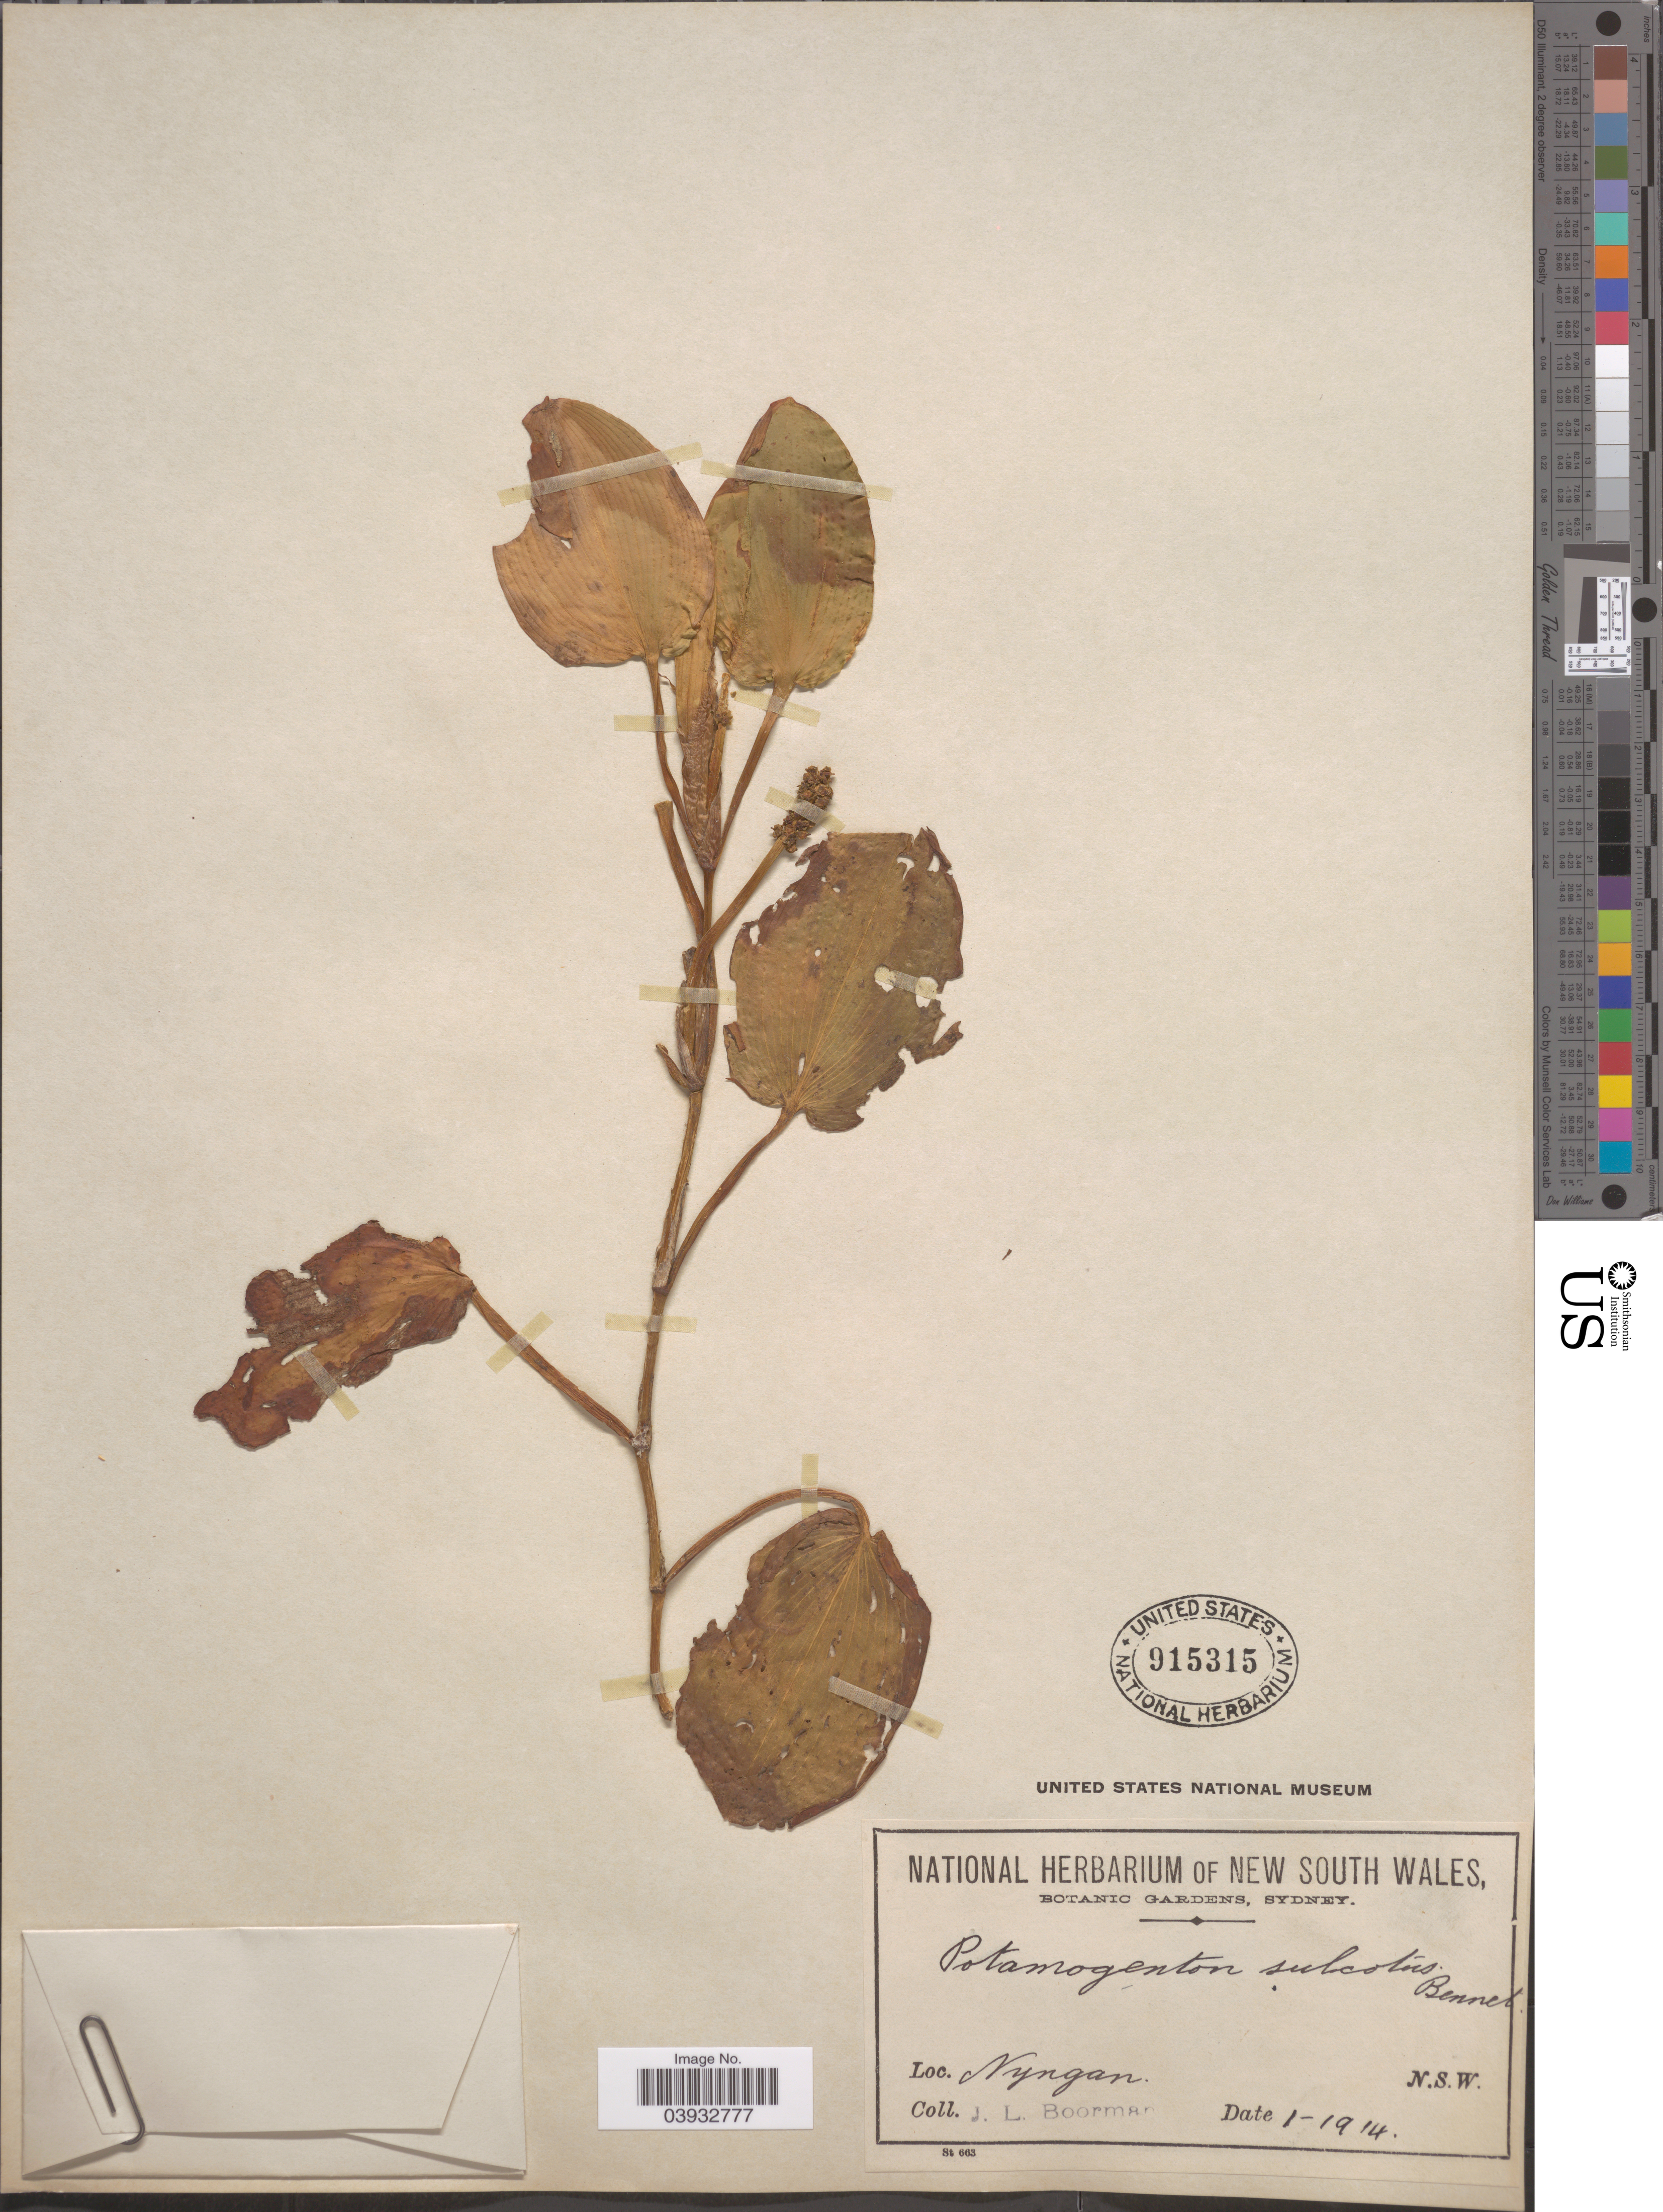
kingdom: Plantae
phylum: Tracheophyta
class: Liliopsida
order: Alismatales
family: Potamogetonaceae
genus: Potamogeton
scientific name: Potamogeton sulcatus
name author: A. Benn.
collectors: J. Boorman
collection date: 1914-01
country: Australia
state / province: New South Wales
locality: Nyngan.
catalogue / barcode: US 915315